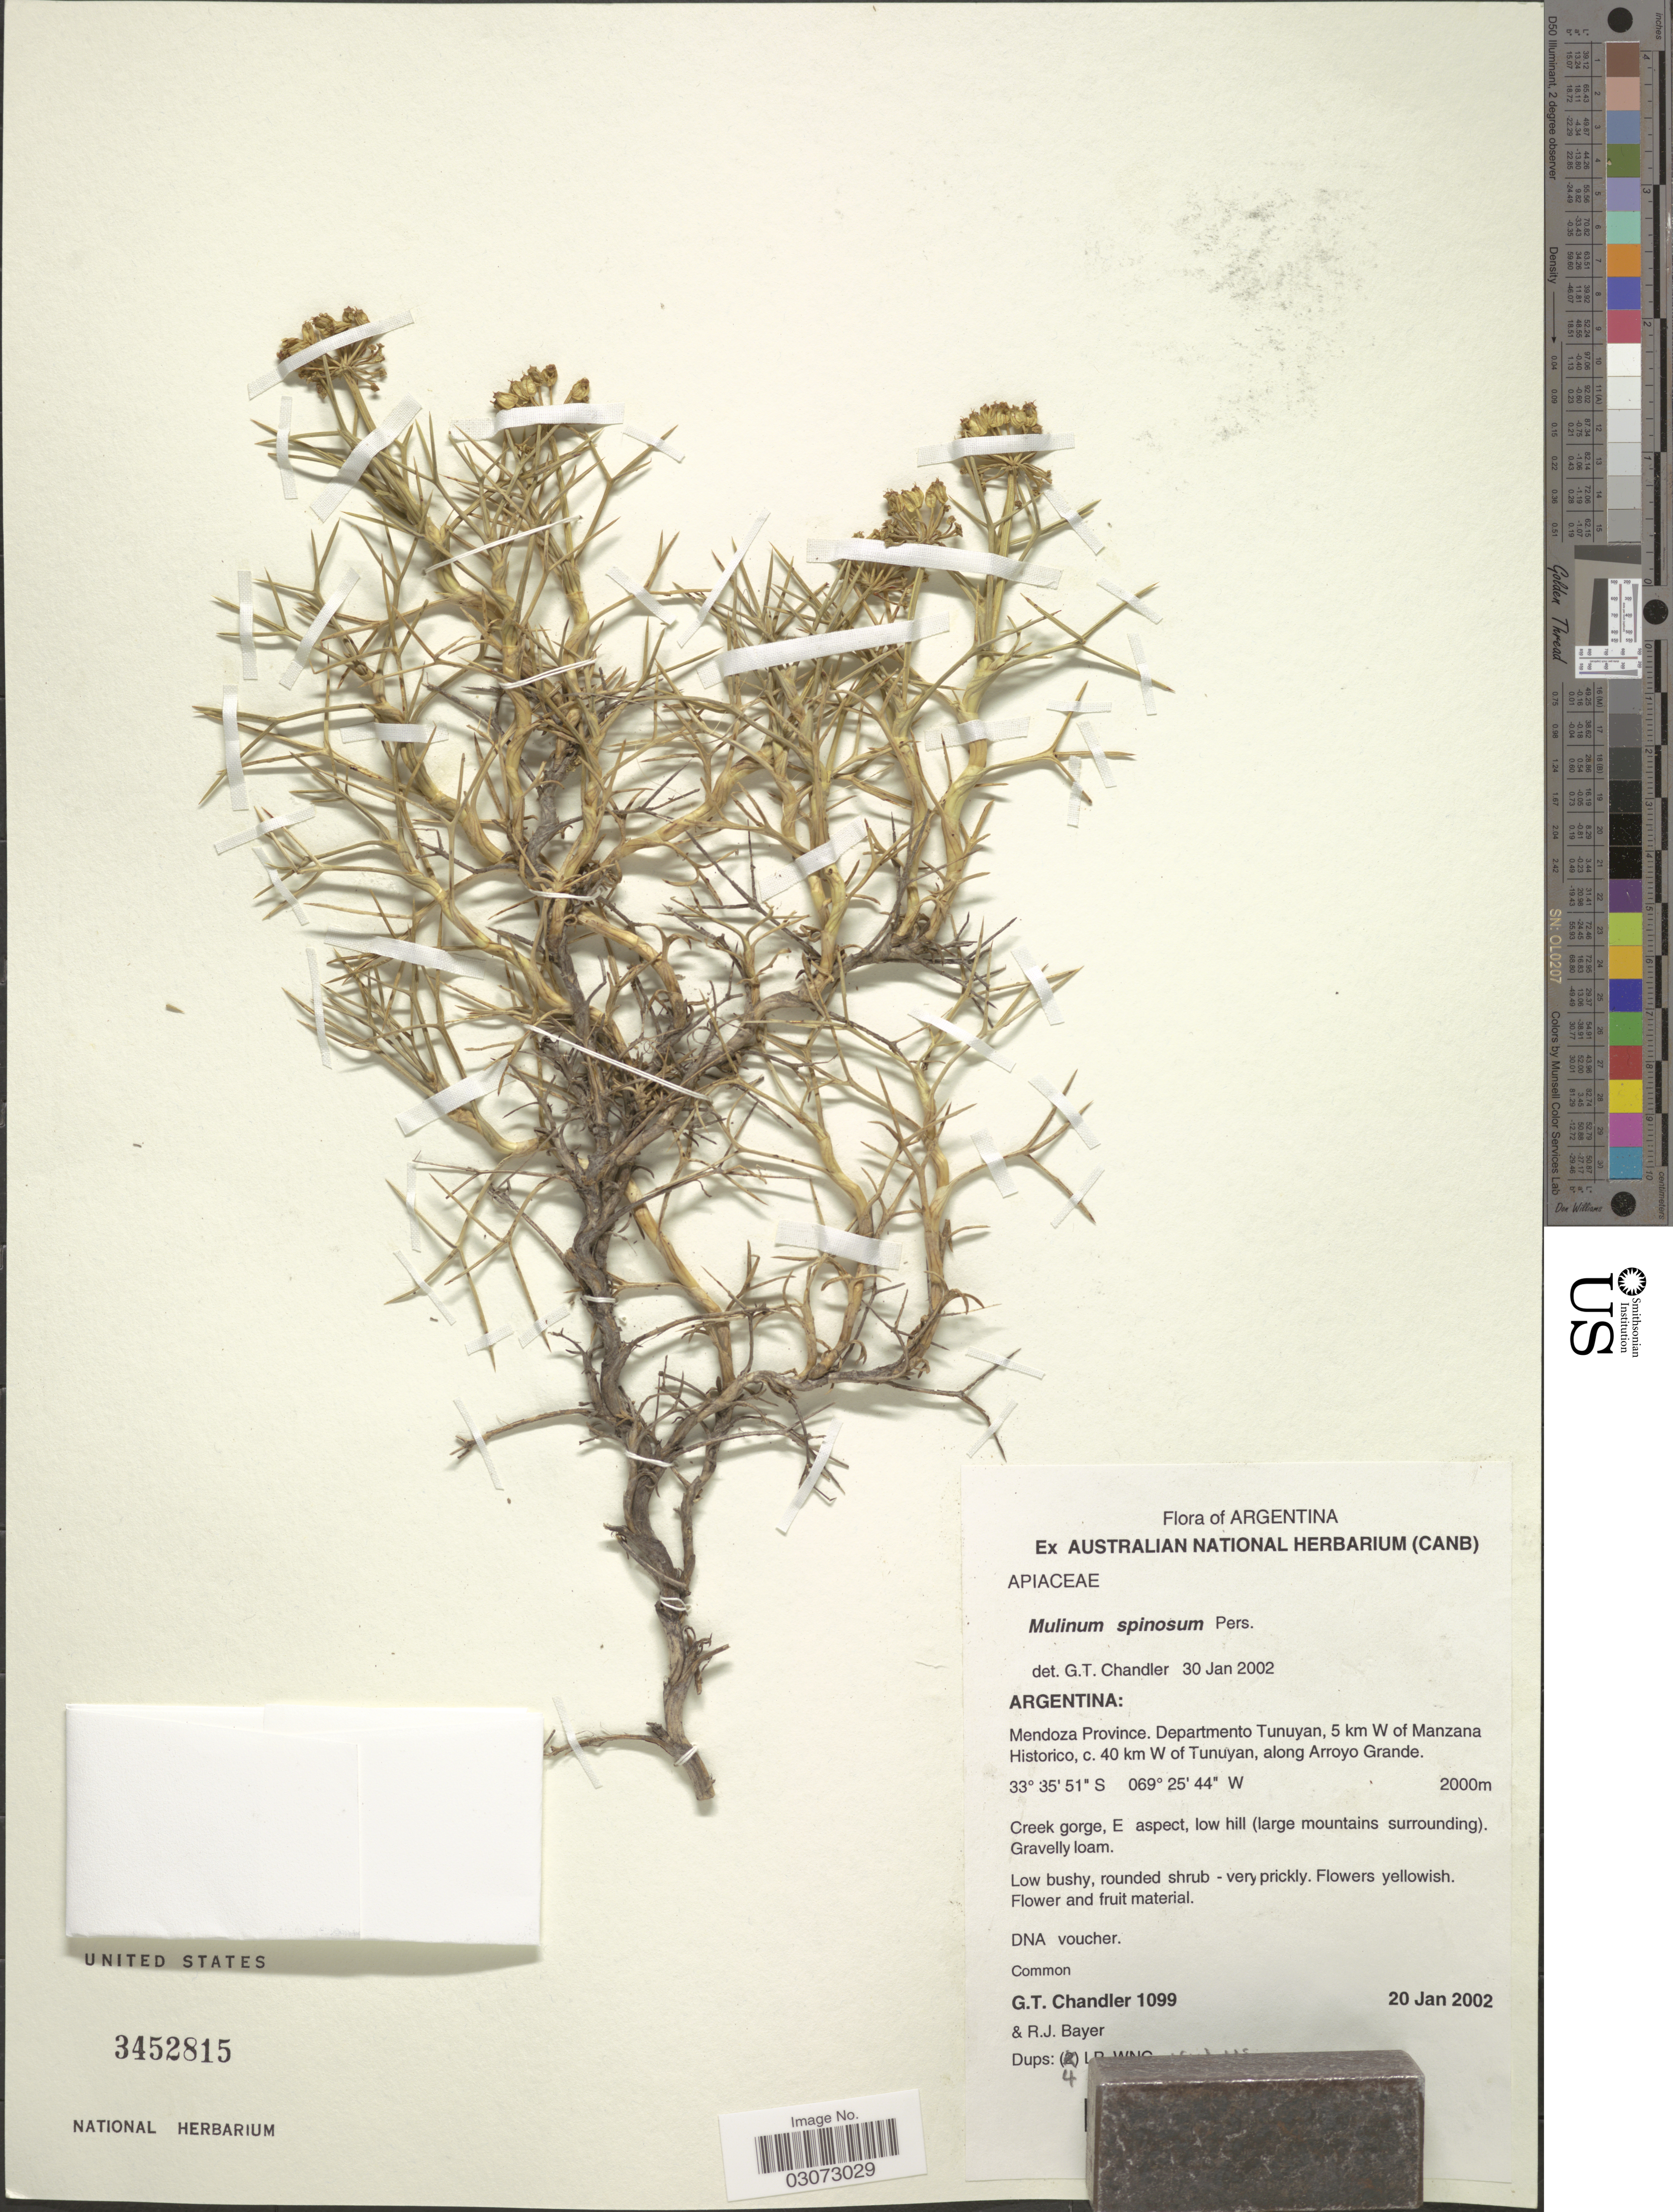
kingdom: Plantae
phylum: Tracheophyta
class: Magnoliopsida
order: Apiales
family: Apiaceae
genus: Mulinum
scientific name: Mulinum spinosum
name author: Pers.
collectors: G. Chandler & R. Bayer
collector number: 1099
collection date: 2002-01-20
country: Argentina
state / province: Mendoza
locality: Mendoza Province. Departmento Tunuyan, 5 km W of Manzana Historico, c. 40 km W of Tunuyan, along Arroyo Grande. Creek gorge, E aspect, low hill (large mountains surrounding).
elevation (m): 2000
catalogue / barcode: US 3452815